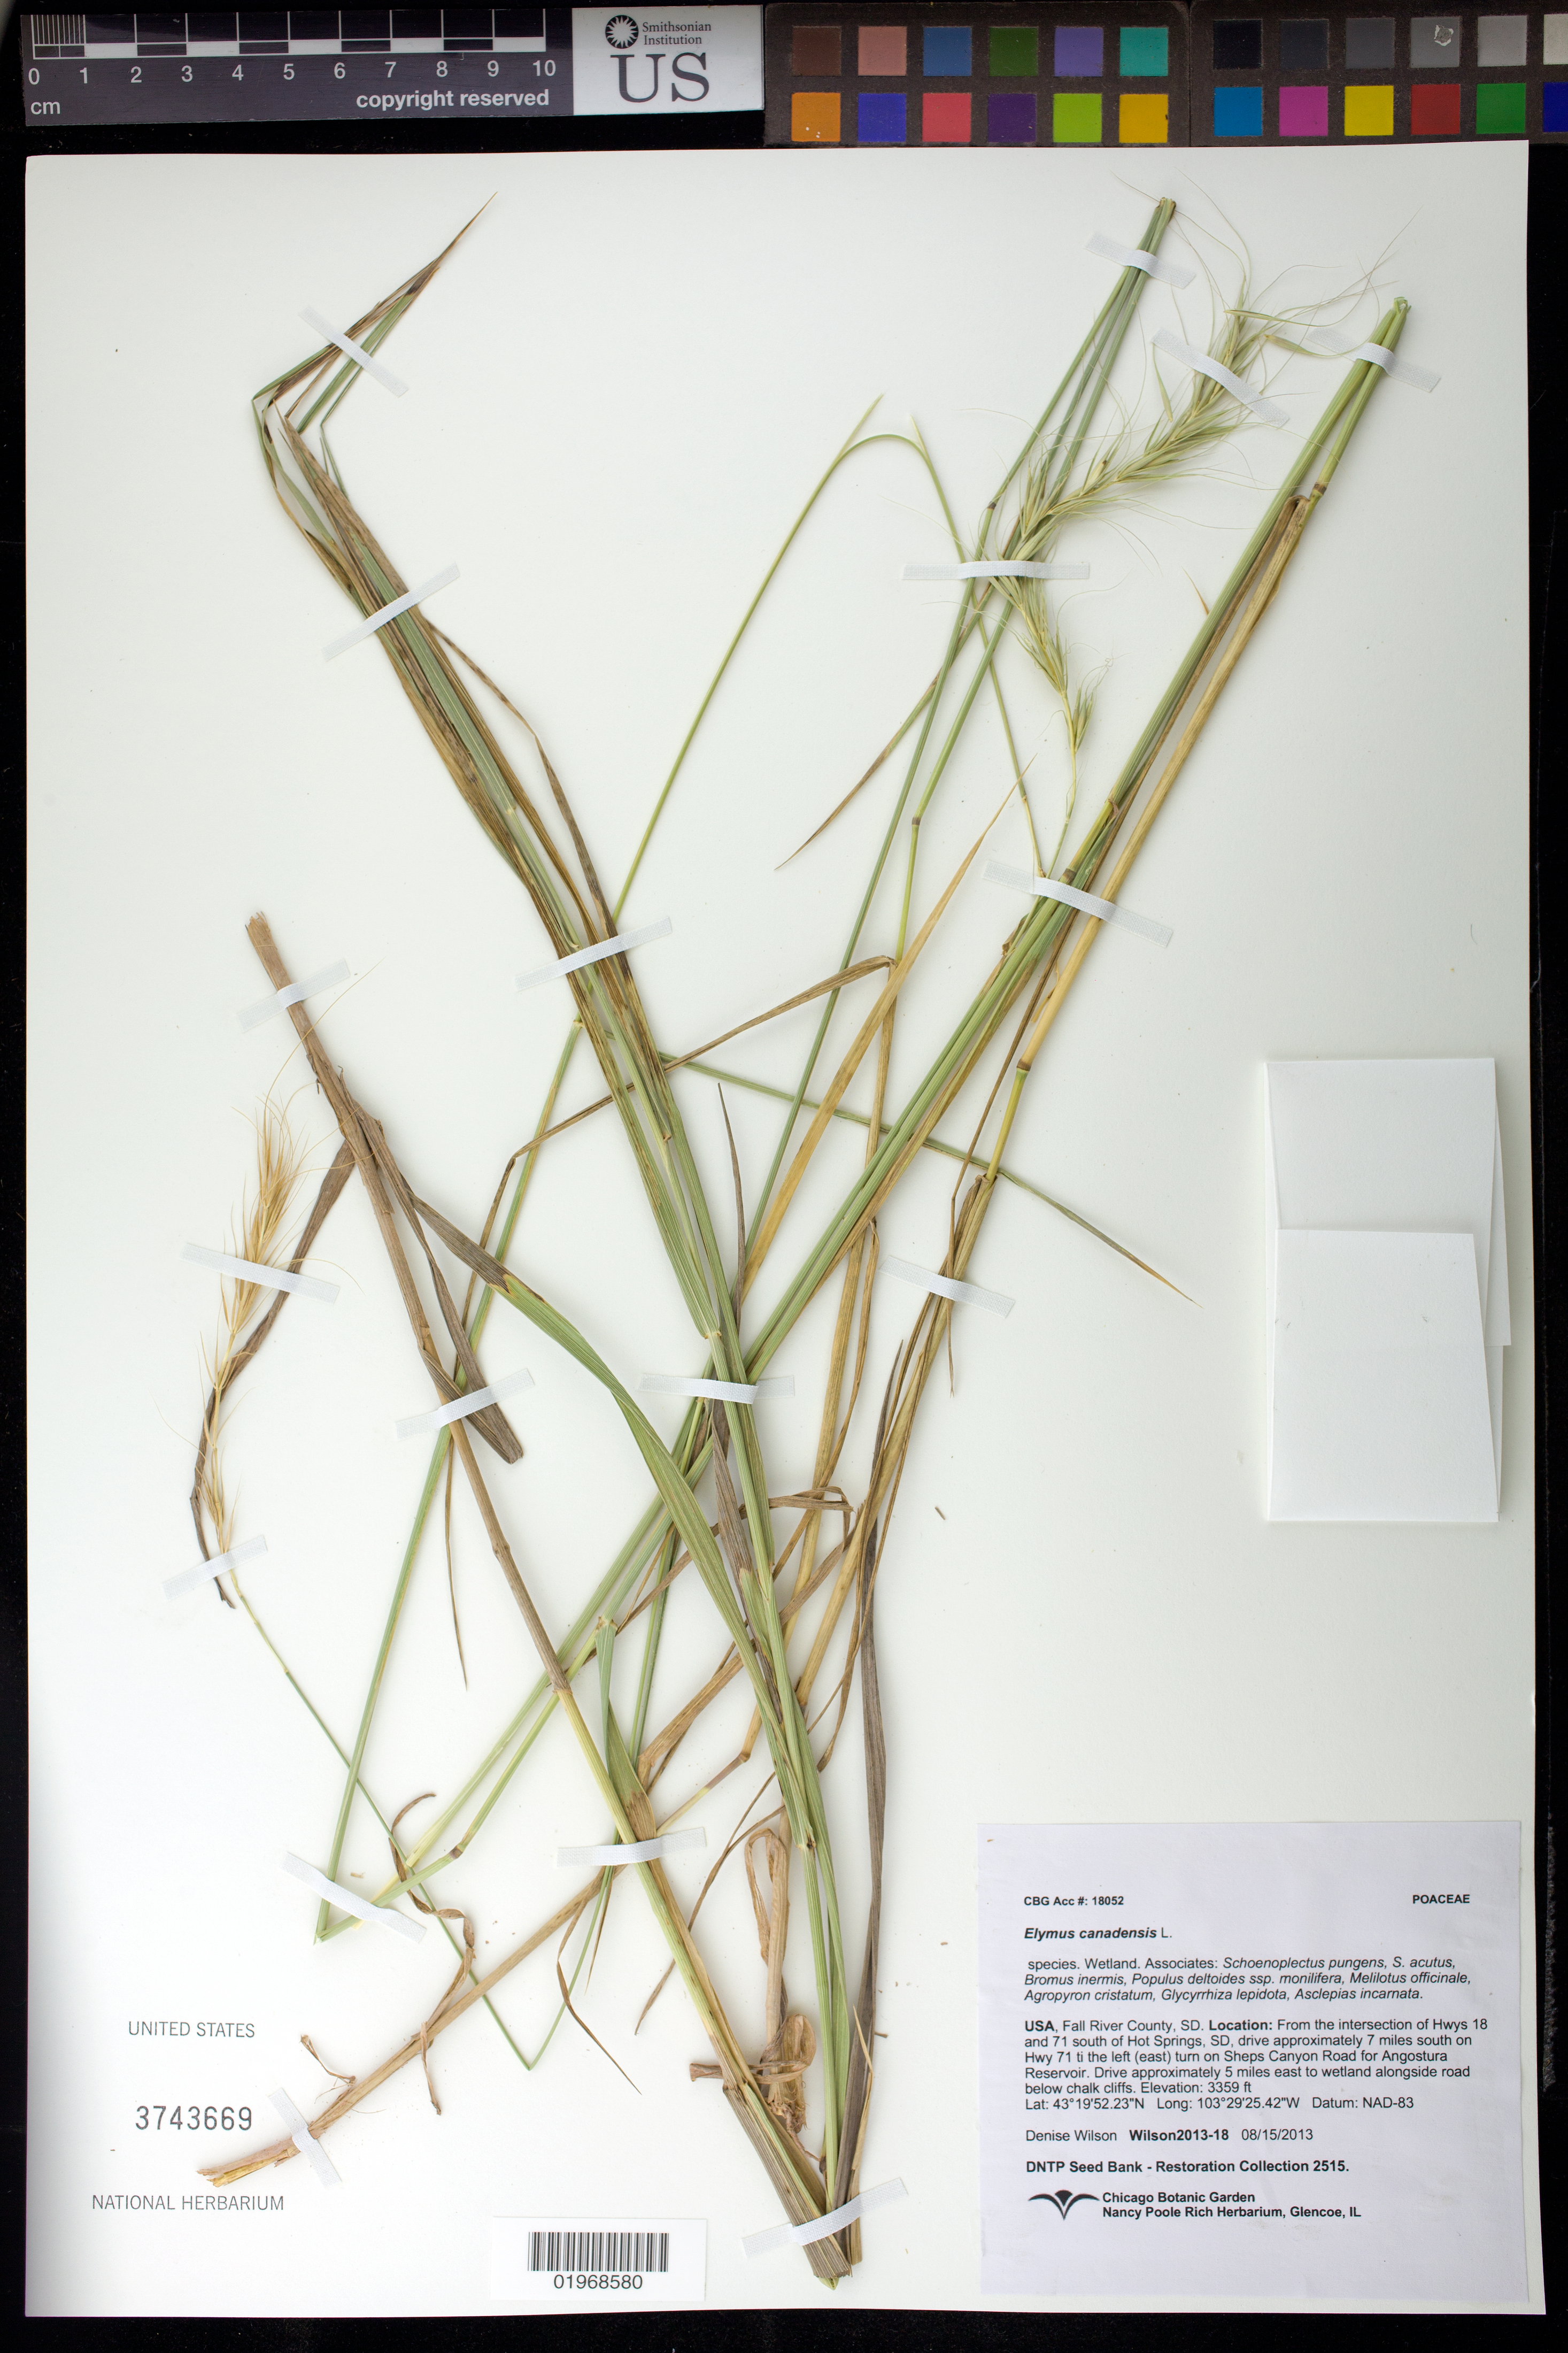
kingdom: Plantae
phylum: Tracheophyta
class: Liliopsida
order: Poales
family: Poaceae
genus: Elymus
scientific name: Elymus canadensis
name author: L.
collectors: D. Wilson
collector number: Wilson2013-18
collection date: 2013-08-15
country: United States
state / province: South Dakota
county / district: Fall River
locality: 5 miles E on Sheps Canyon Rd. for Angostura Reservoir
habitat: Wetland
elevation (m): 1024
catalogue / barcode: US 3743669